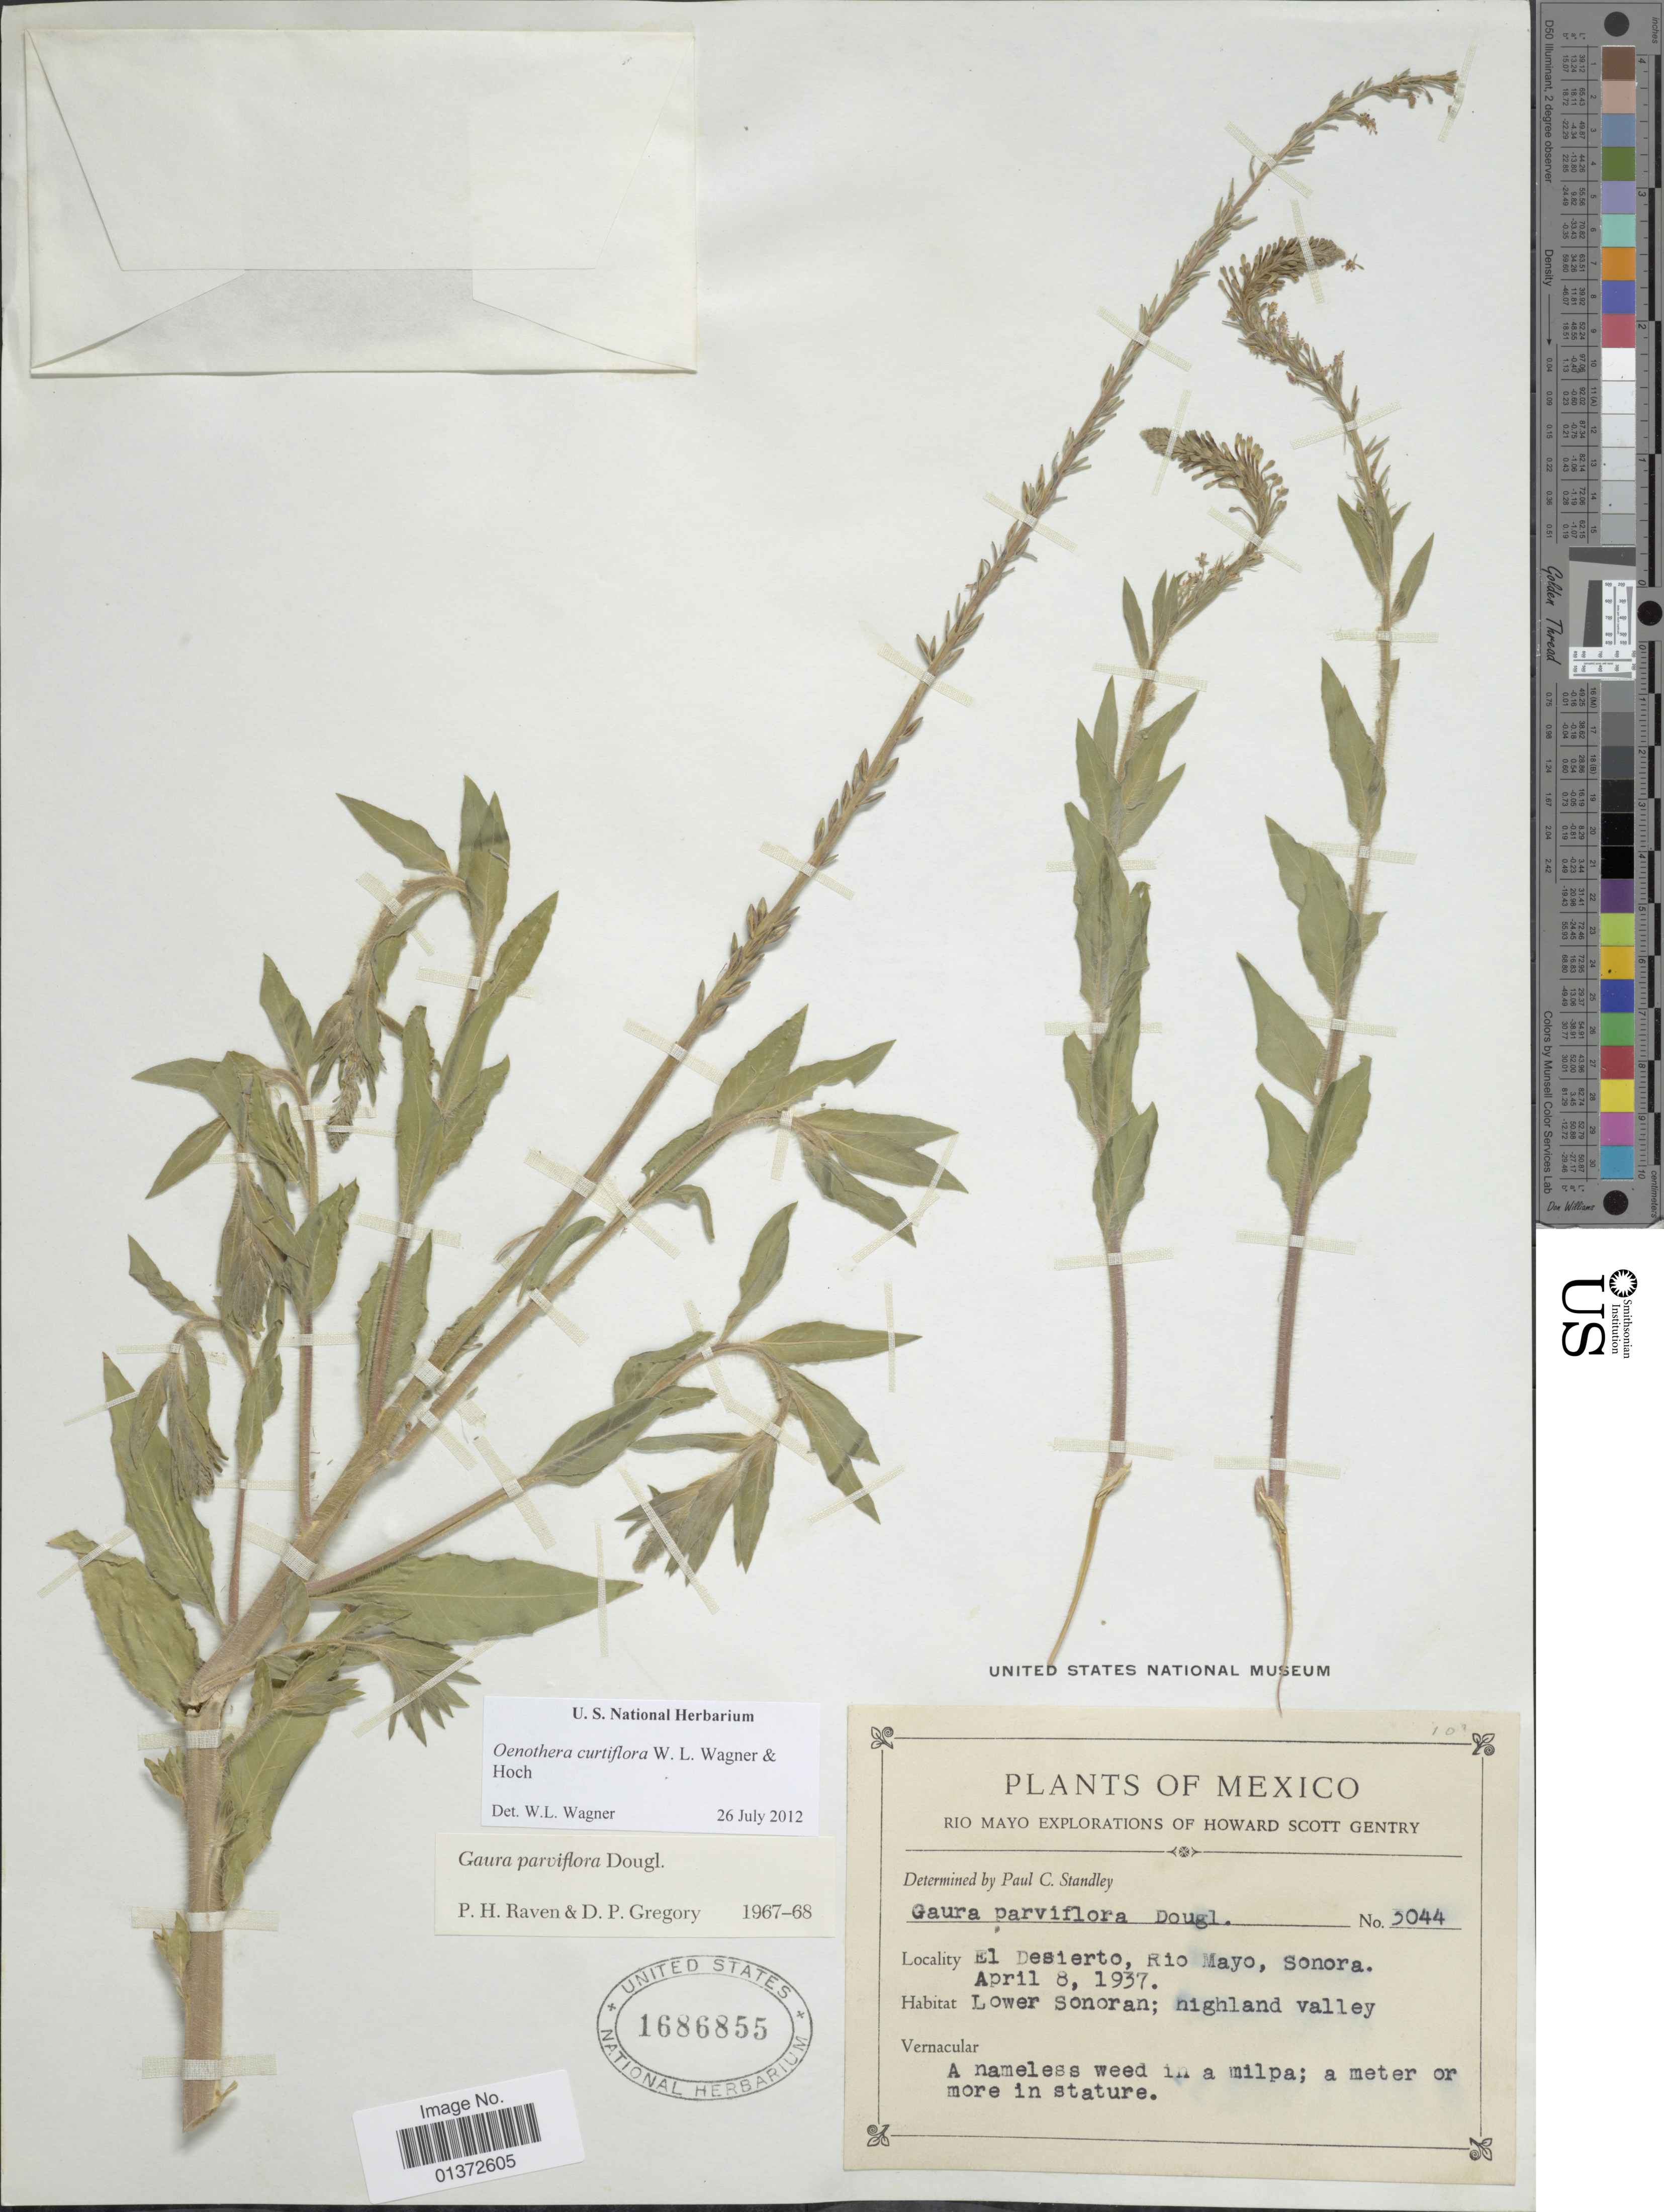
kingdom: Plantae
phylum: Tracheophyta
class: Magnoliopsida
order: Myrtales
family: Onagraceae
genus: Oenothera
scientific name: Oenothera curtiflora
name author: W.L. Wagner & Hoch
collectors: H. S. Gentry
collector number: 3044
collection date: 1937-04-08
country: Mexico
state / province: Sonora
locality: El Desierto, Rio Mayo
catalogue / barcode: US 1686855